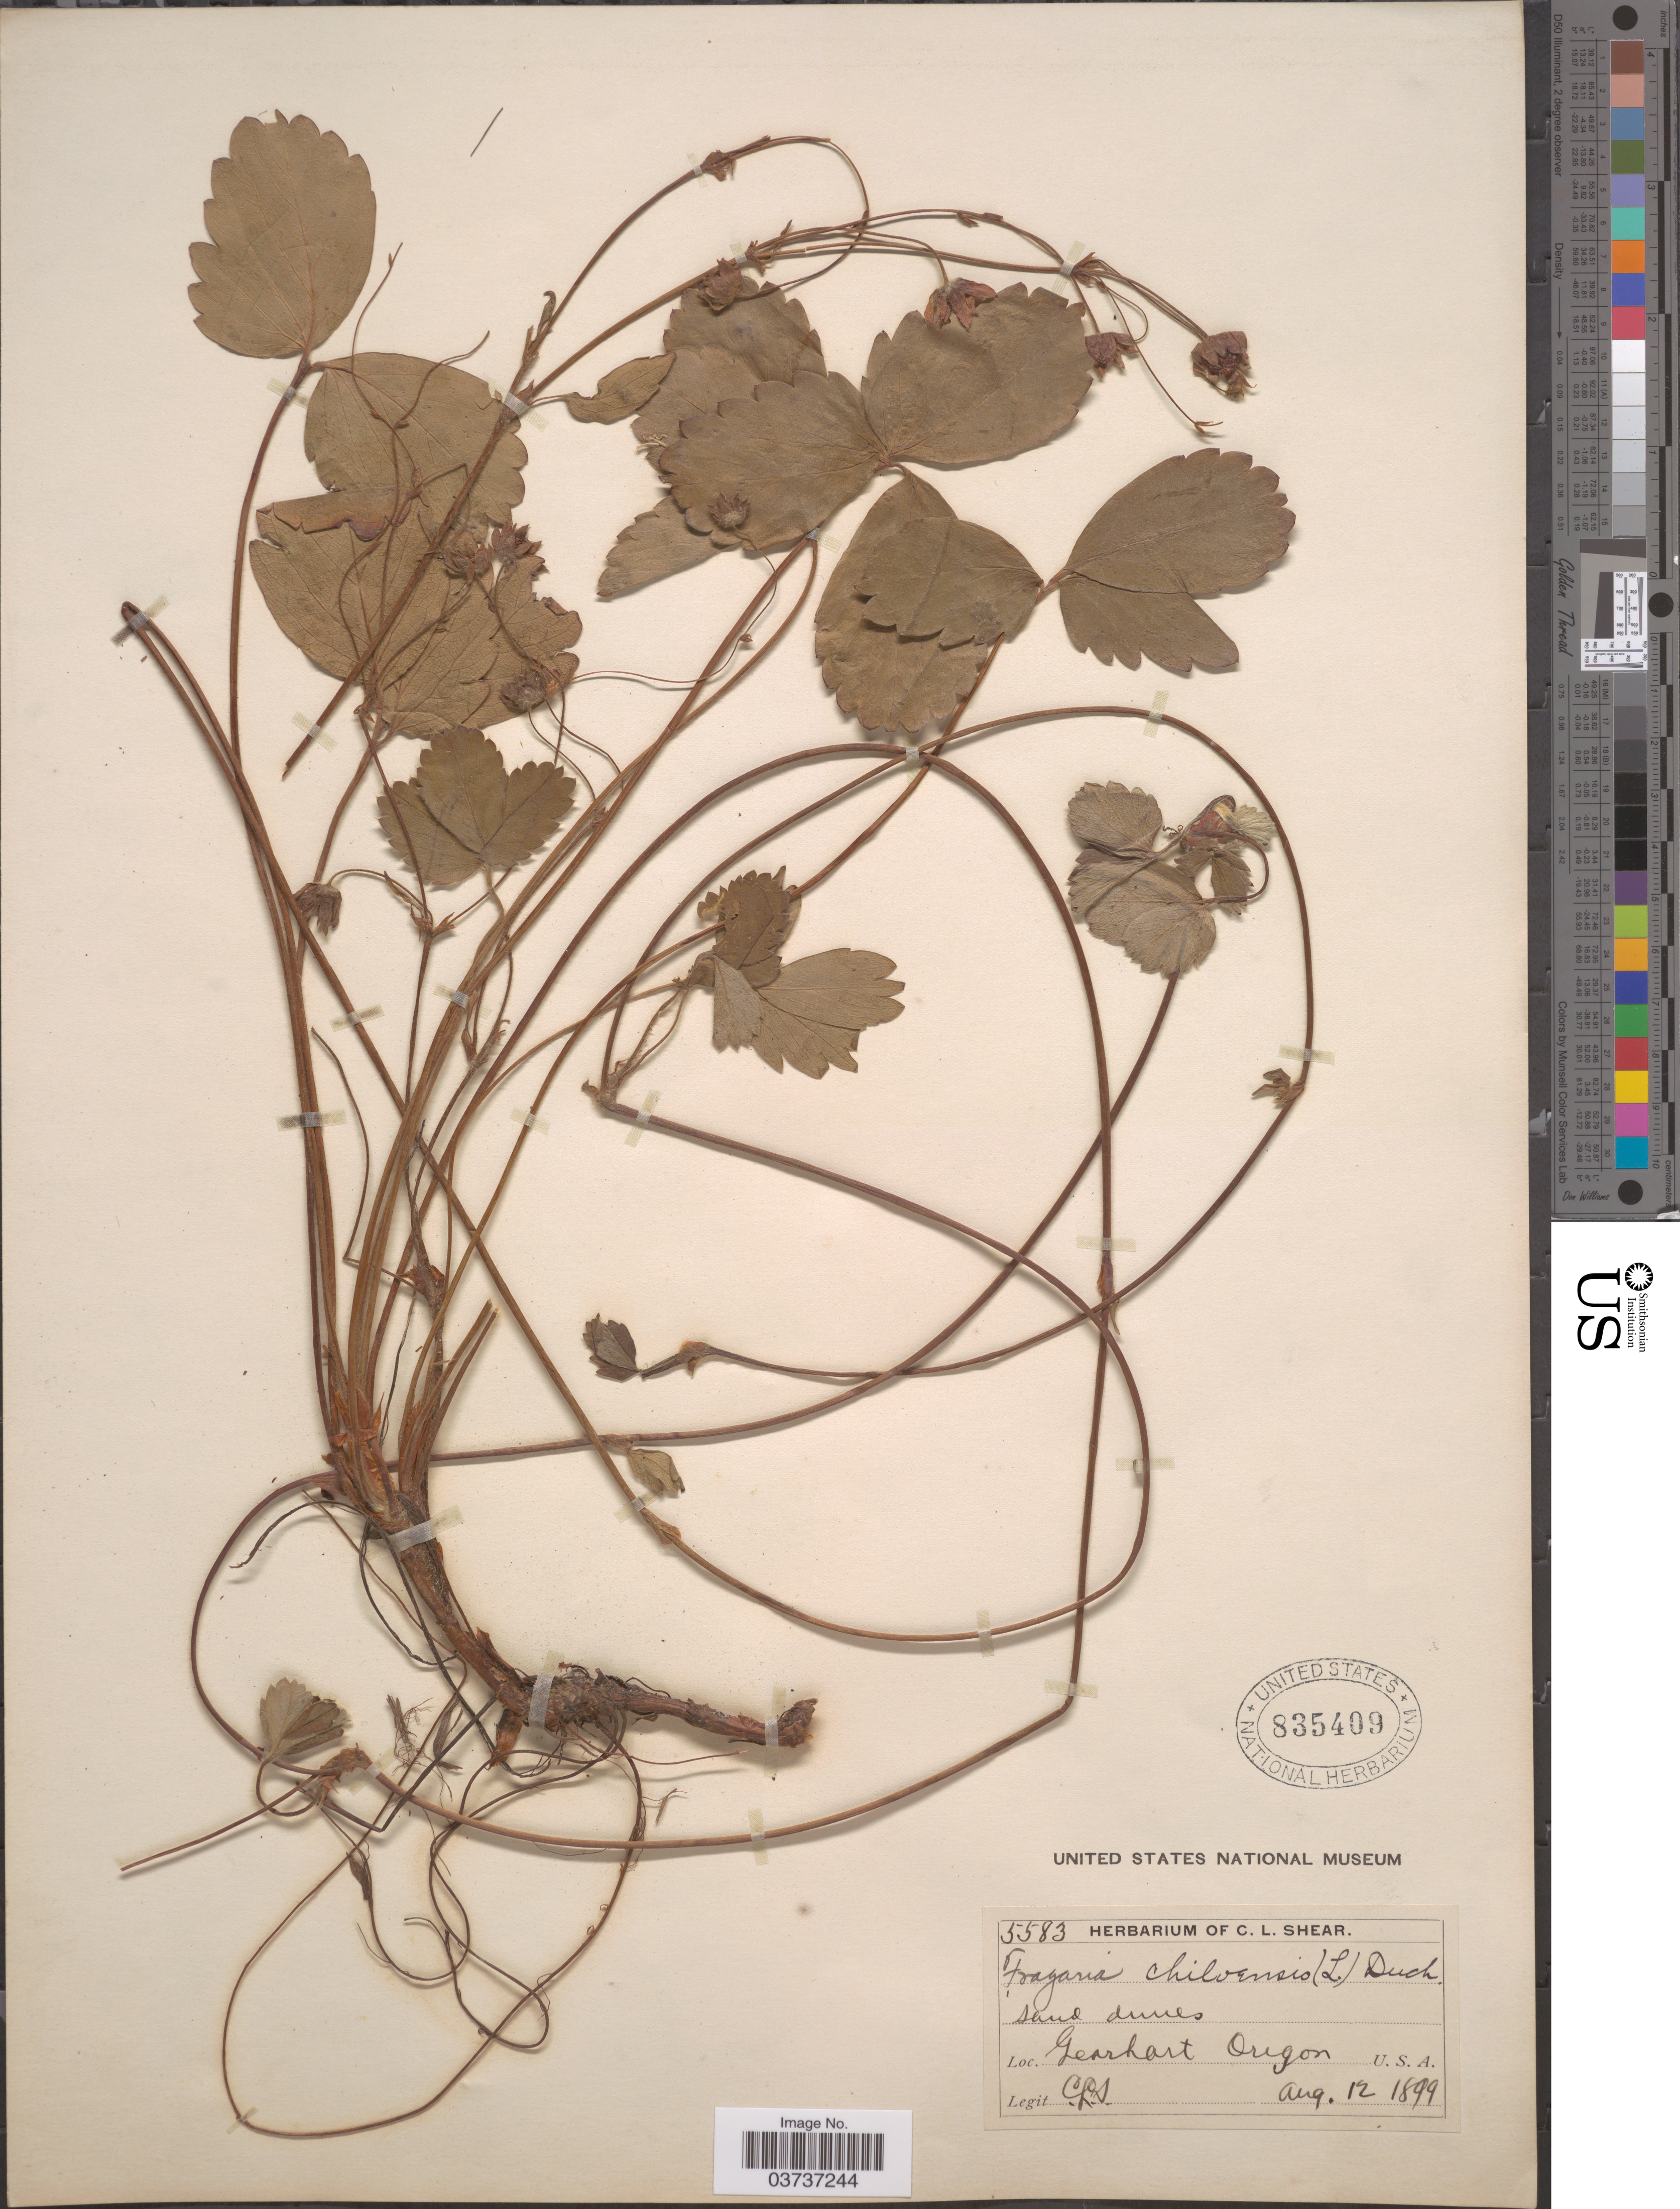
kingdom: Plantae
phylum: Tracheophyta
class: Magnoliopsida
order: Rosales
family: Rosaceae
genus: Fragaria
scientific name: Fragaria chiloensis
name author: (L.) Mill.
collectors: C. L. Shear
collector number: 5583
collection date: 1899-08-12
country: United States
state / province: Oregon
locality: Gearhart.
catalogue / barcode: US 835409